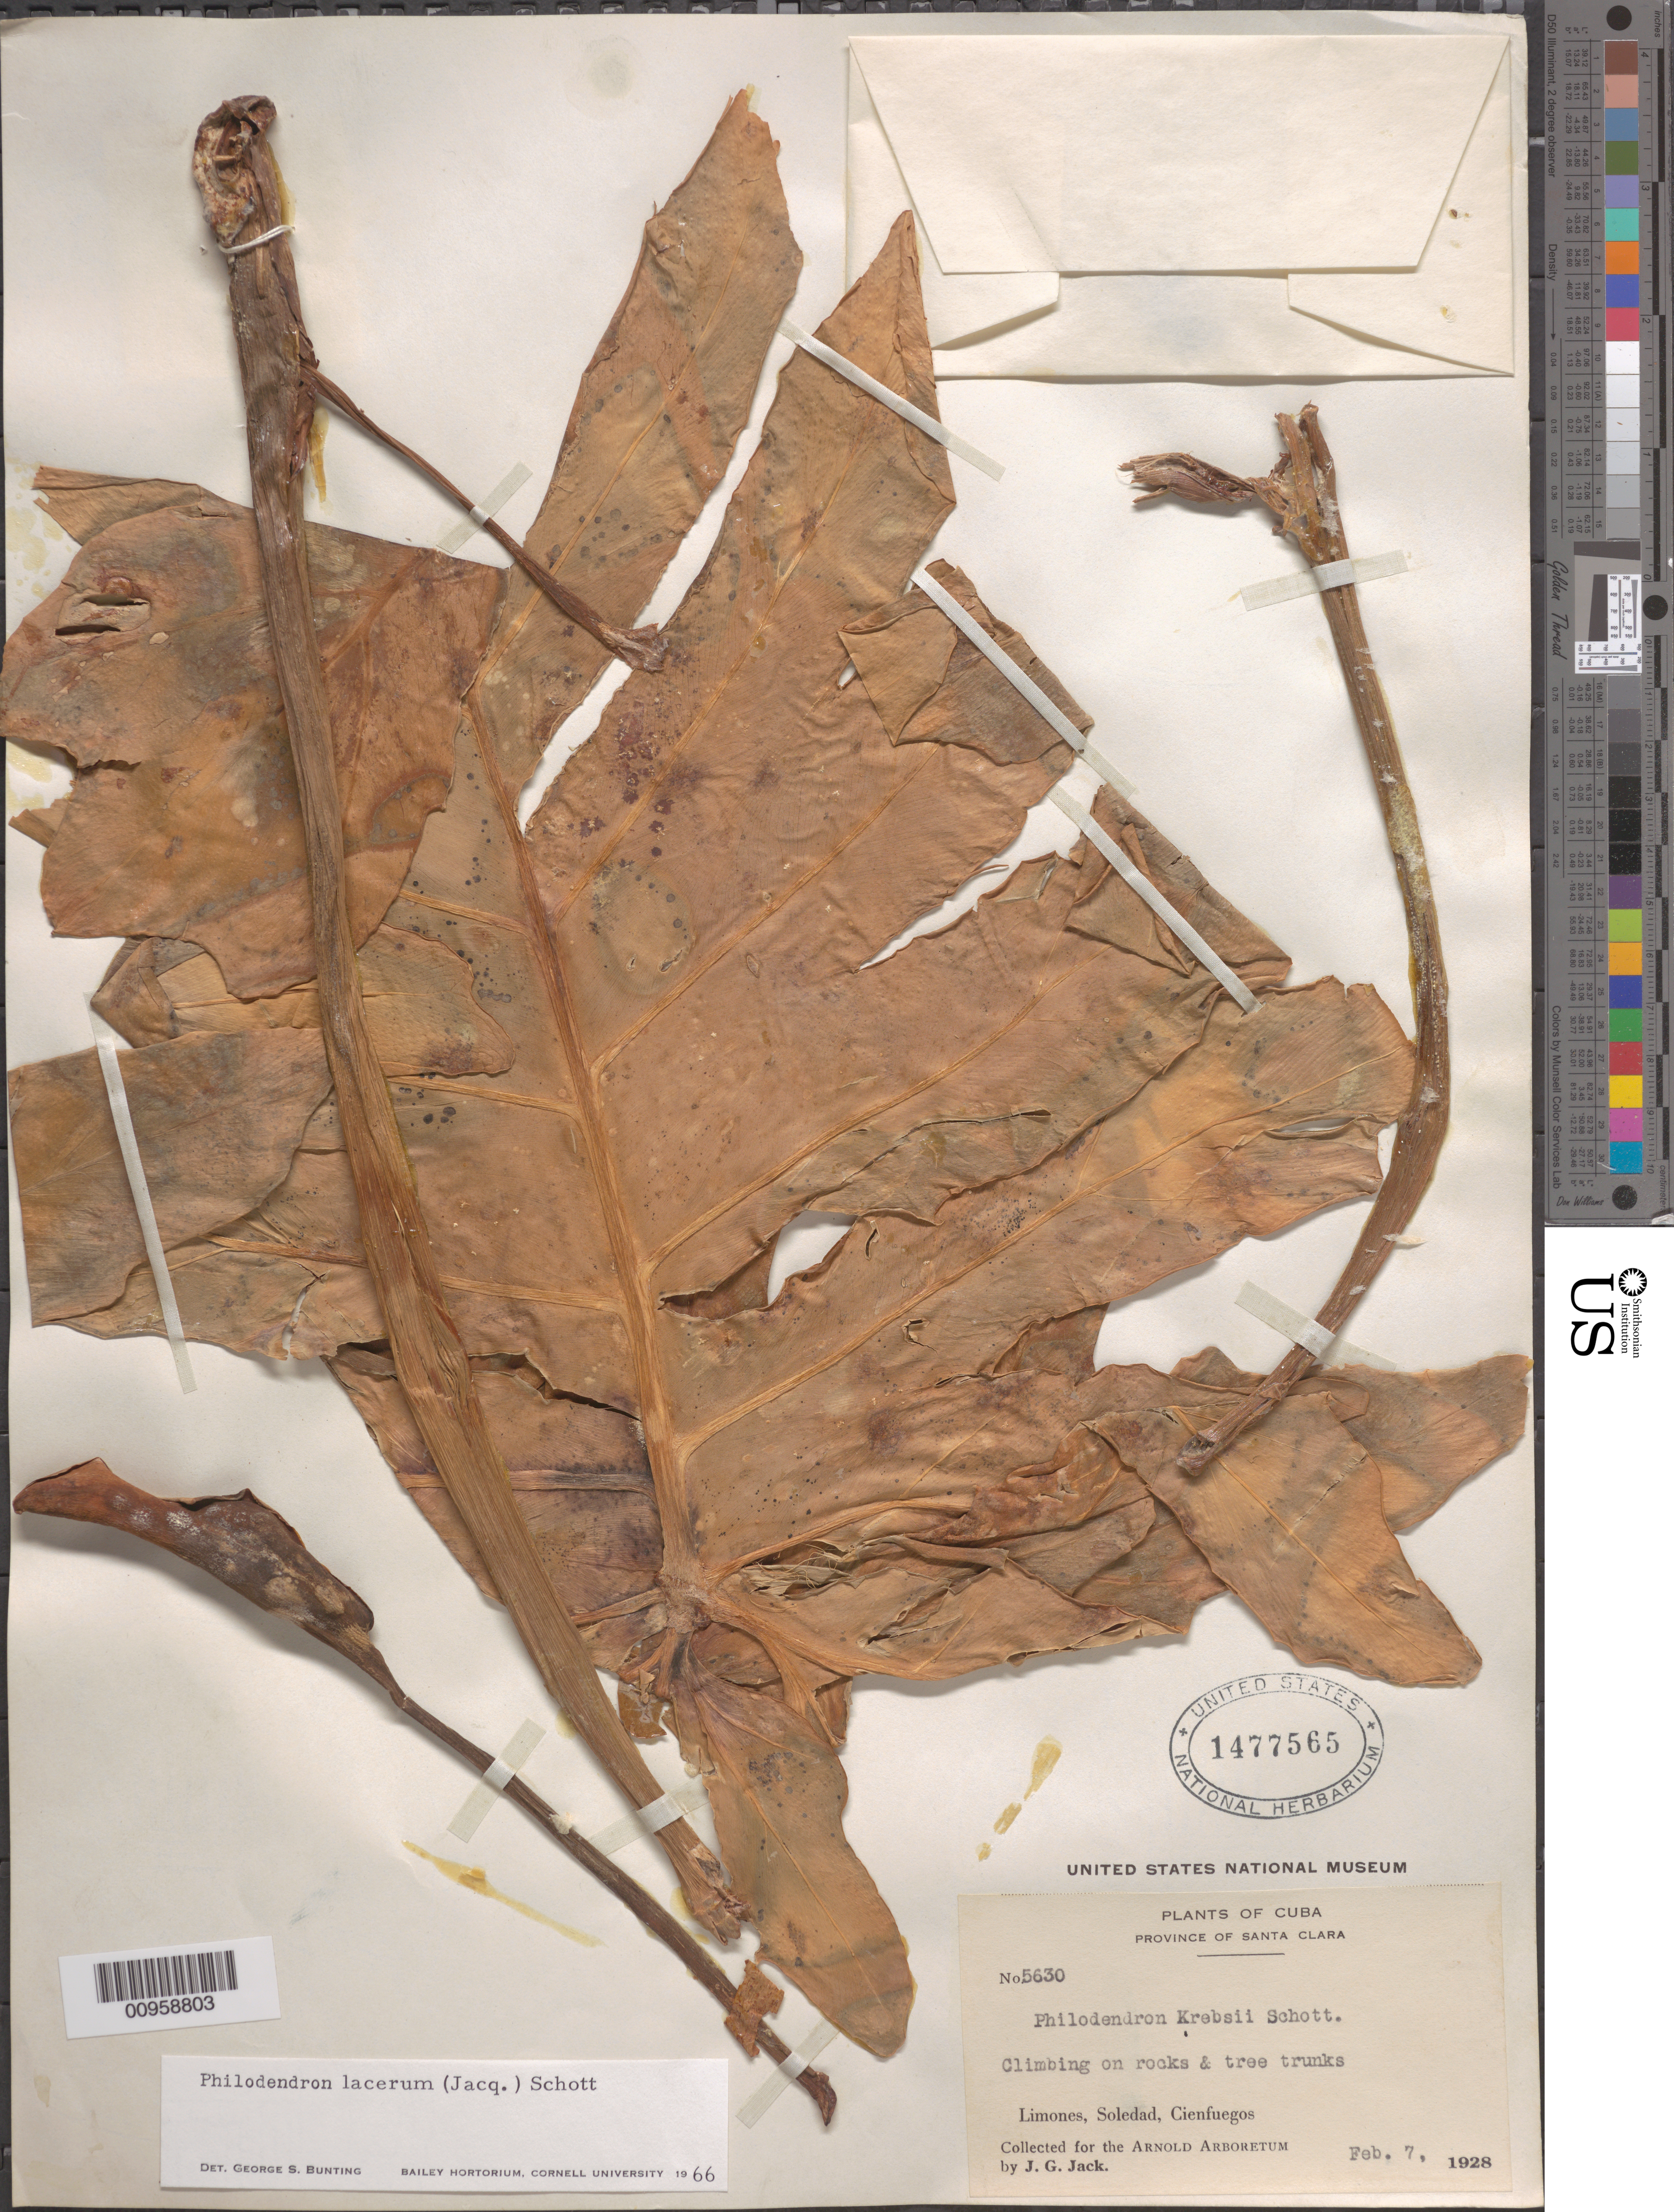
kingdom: Plantae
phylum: Tracheophyta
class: Liliopsida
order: Alismatales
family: Araceae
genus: Philodendron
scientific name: Philodendron lacerum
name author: (Jacq.) Schott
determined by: Bunting, G. S.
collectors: J. G. Jack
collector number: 5630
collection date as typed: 07 Feb 1928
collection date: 1928-02-07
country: Cuba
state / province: Cienfuegos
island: Cuba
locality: Limones, Soledad, Cienfuegos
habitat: Climbing on rocks and tree trunks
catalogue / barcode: US 1477565